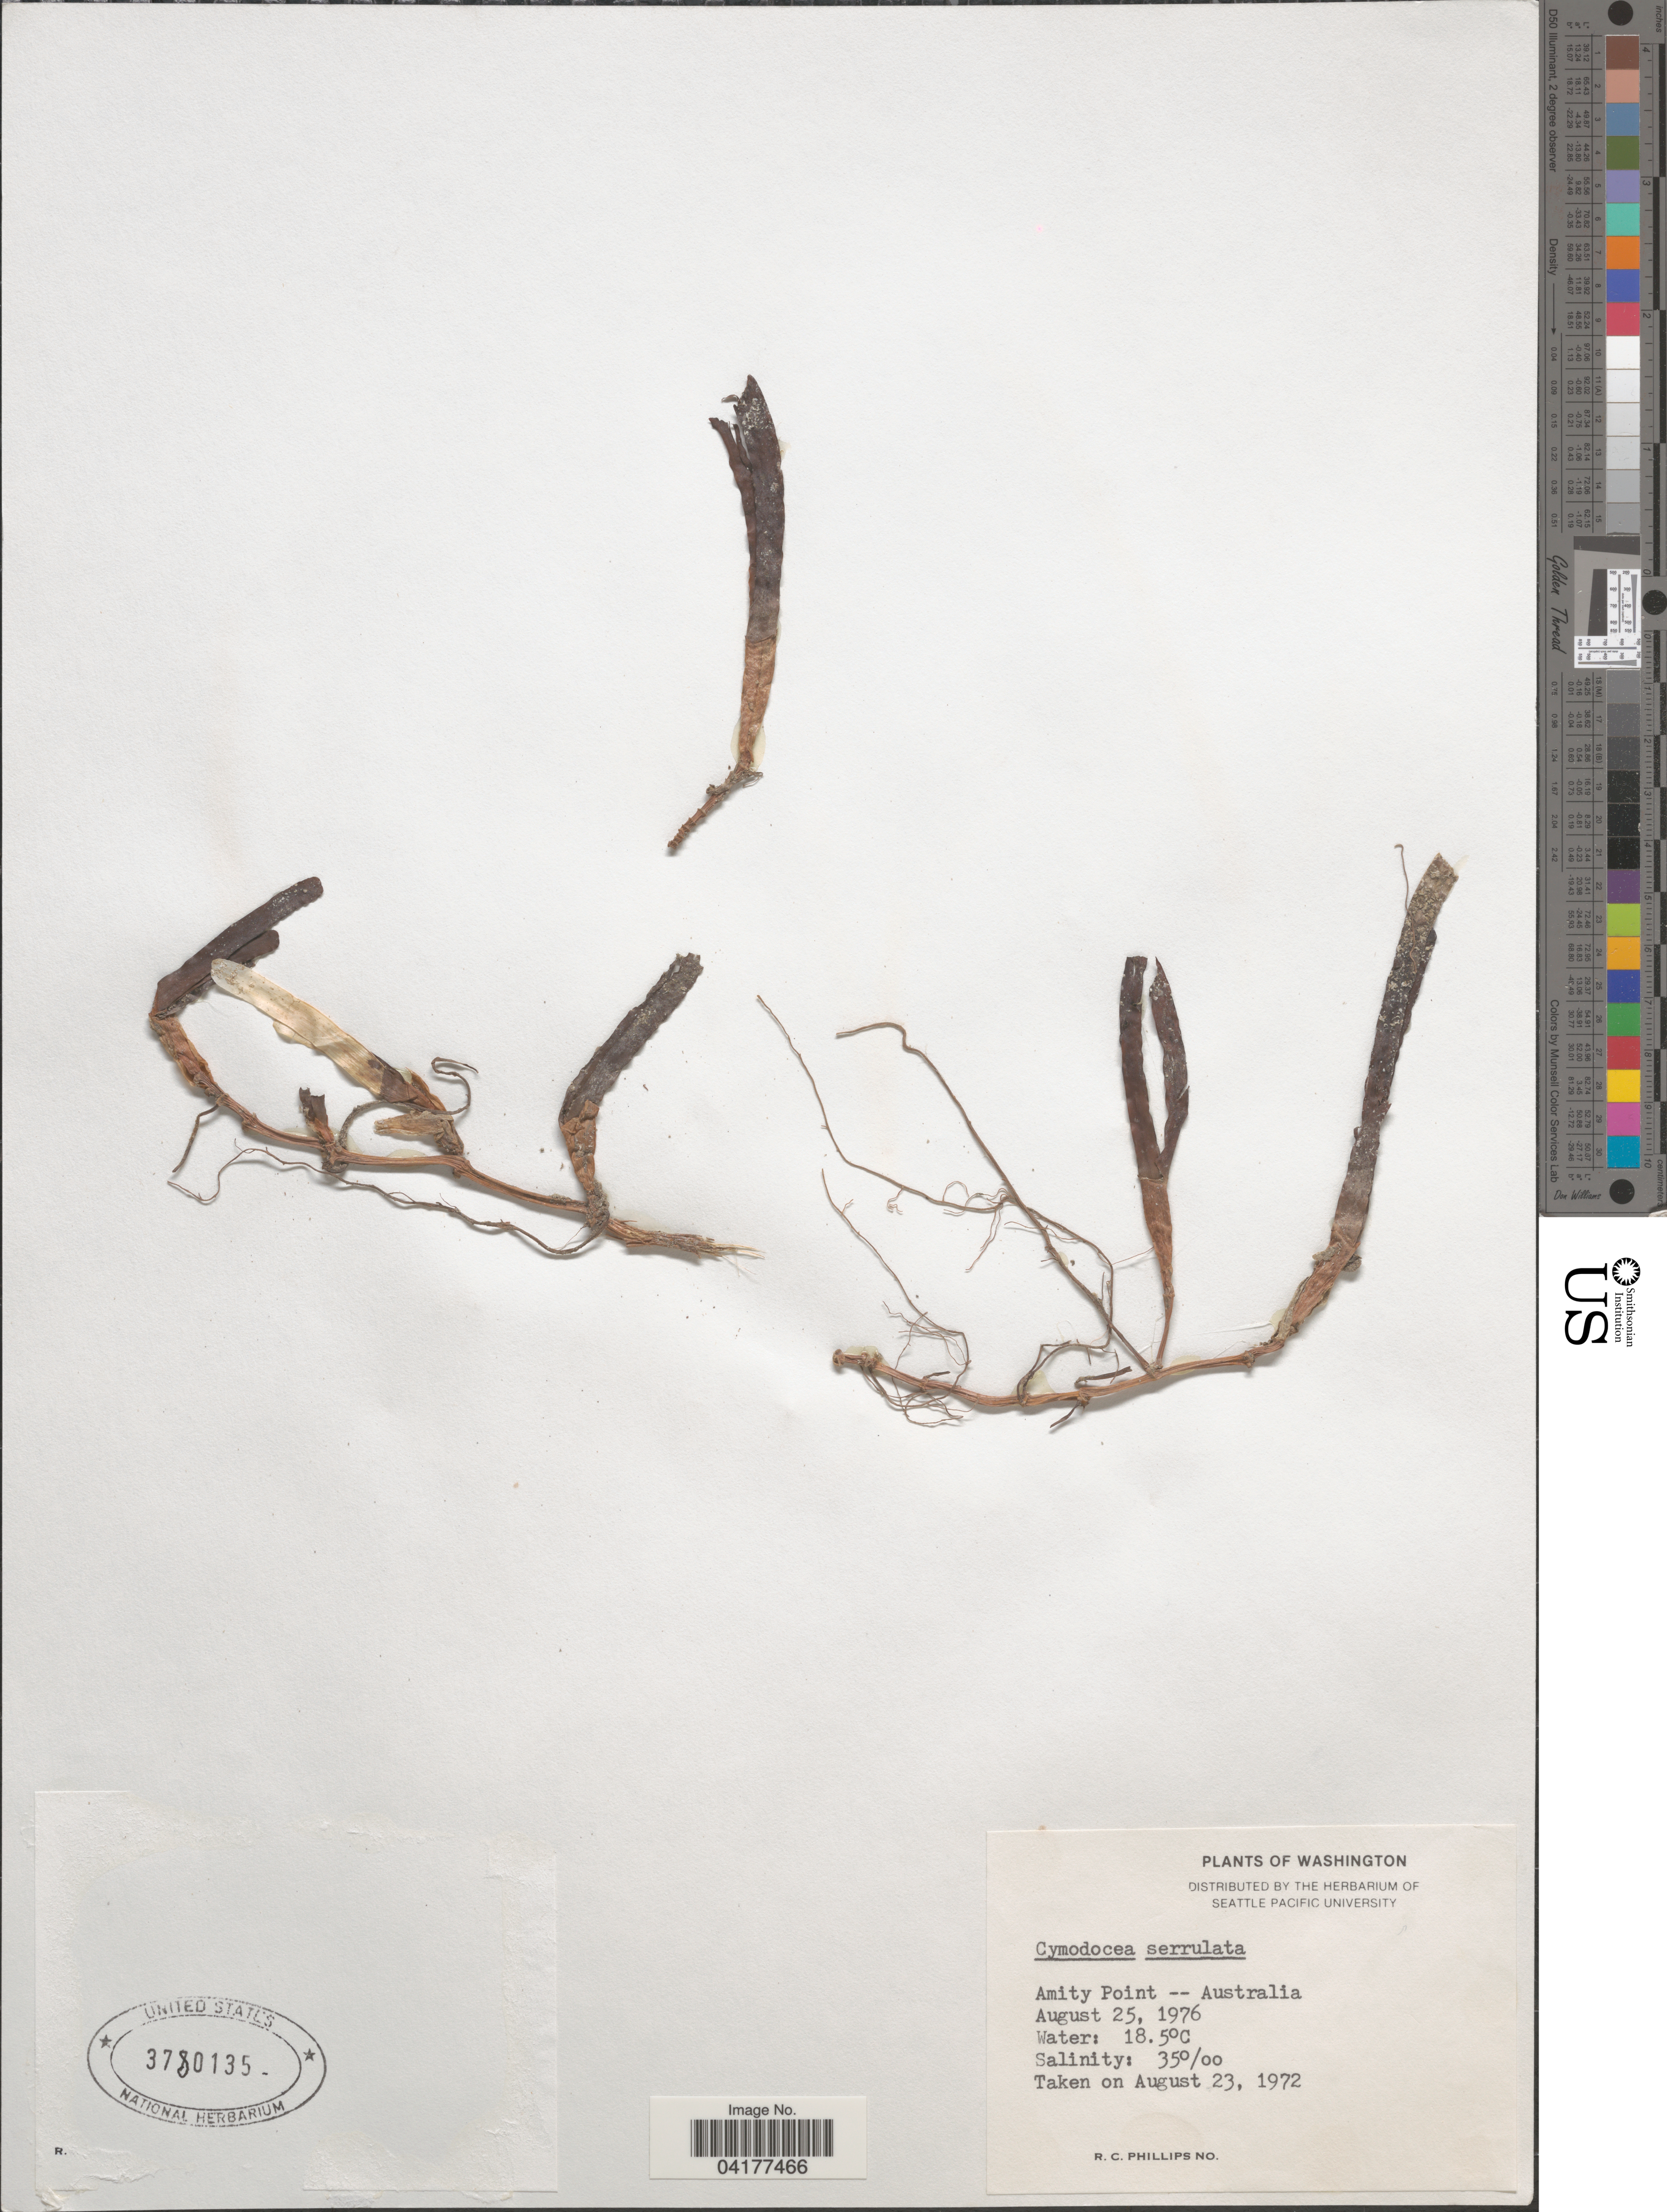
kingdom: Plantae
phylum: Tracheophyta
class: Liliopsida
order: Alismatales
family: Cymodoceaceae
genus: Cymodocea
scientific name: Cymodocea serrulata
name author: (R. Br.) Magnus & Ashers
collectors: R. C. Phillips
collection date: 1976-08-25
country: Australia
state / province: Queensland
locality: Amity Point.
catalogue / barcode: US 3780135